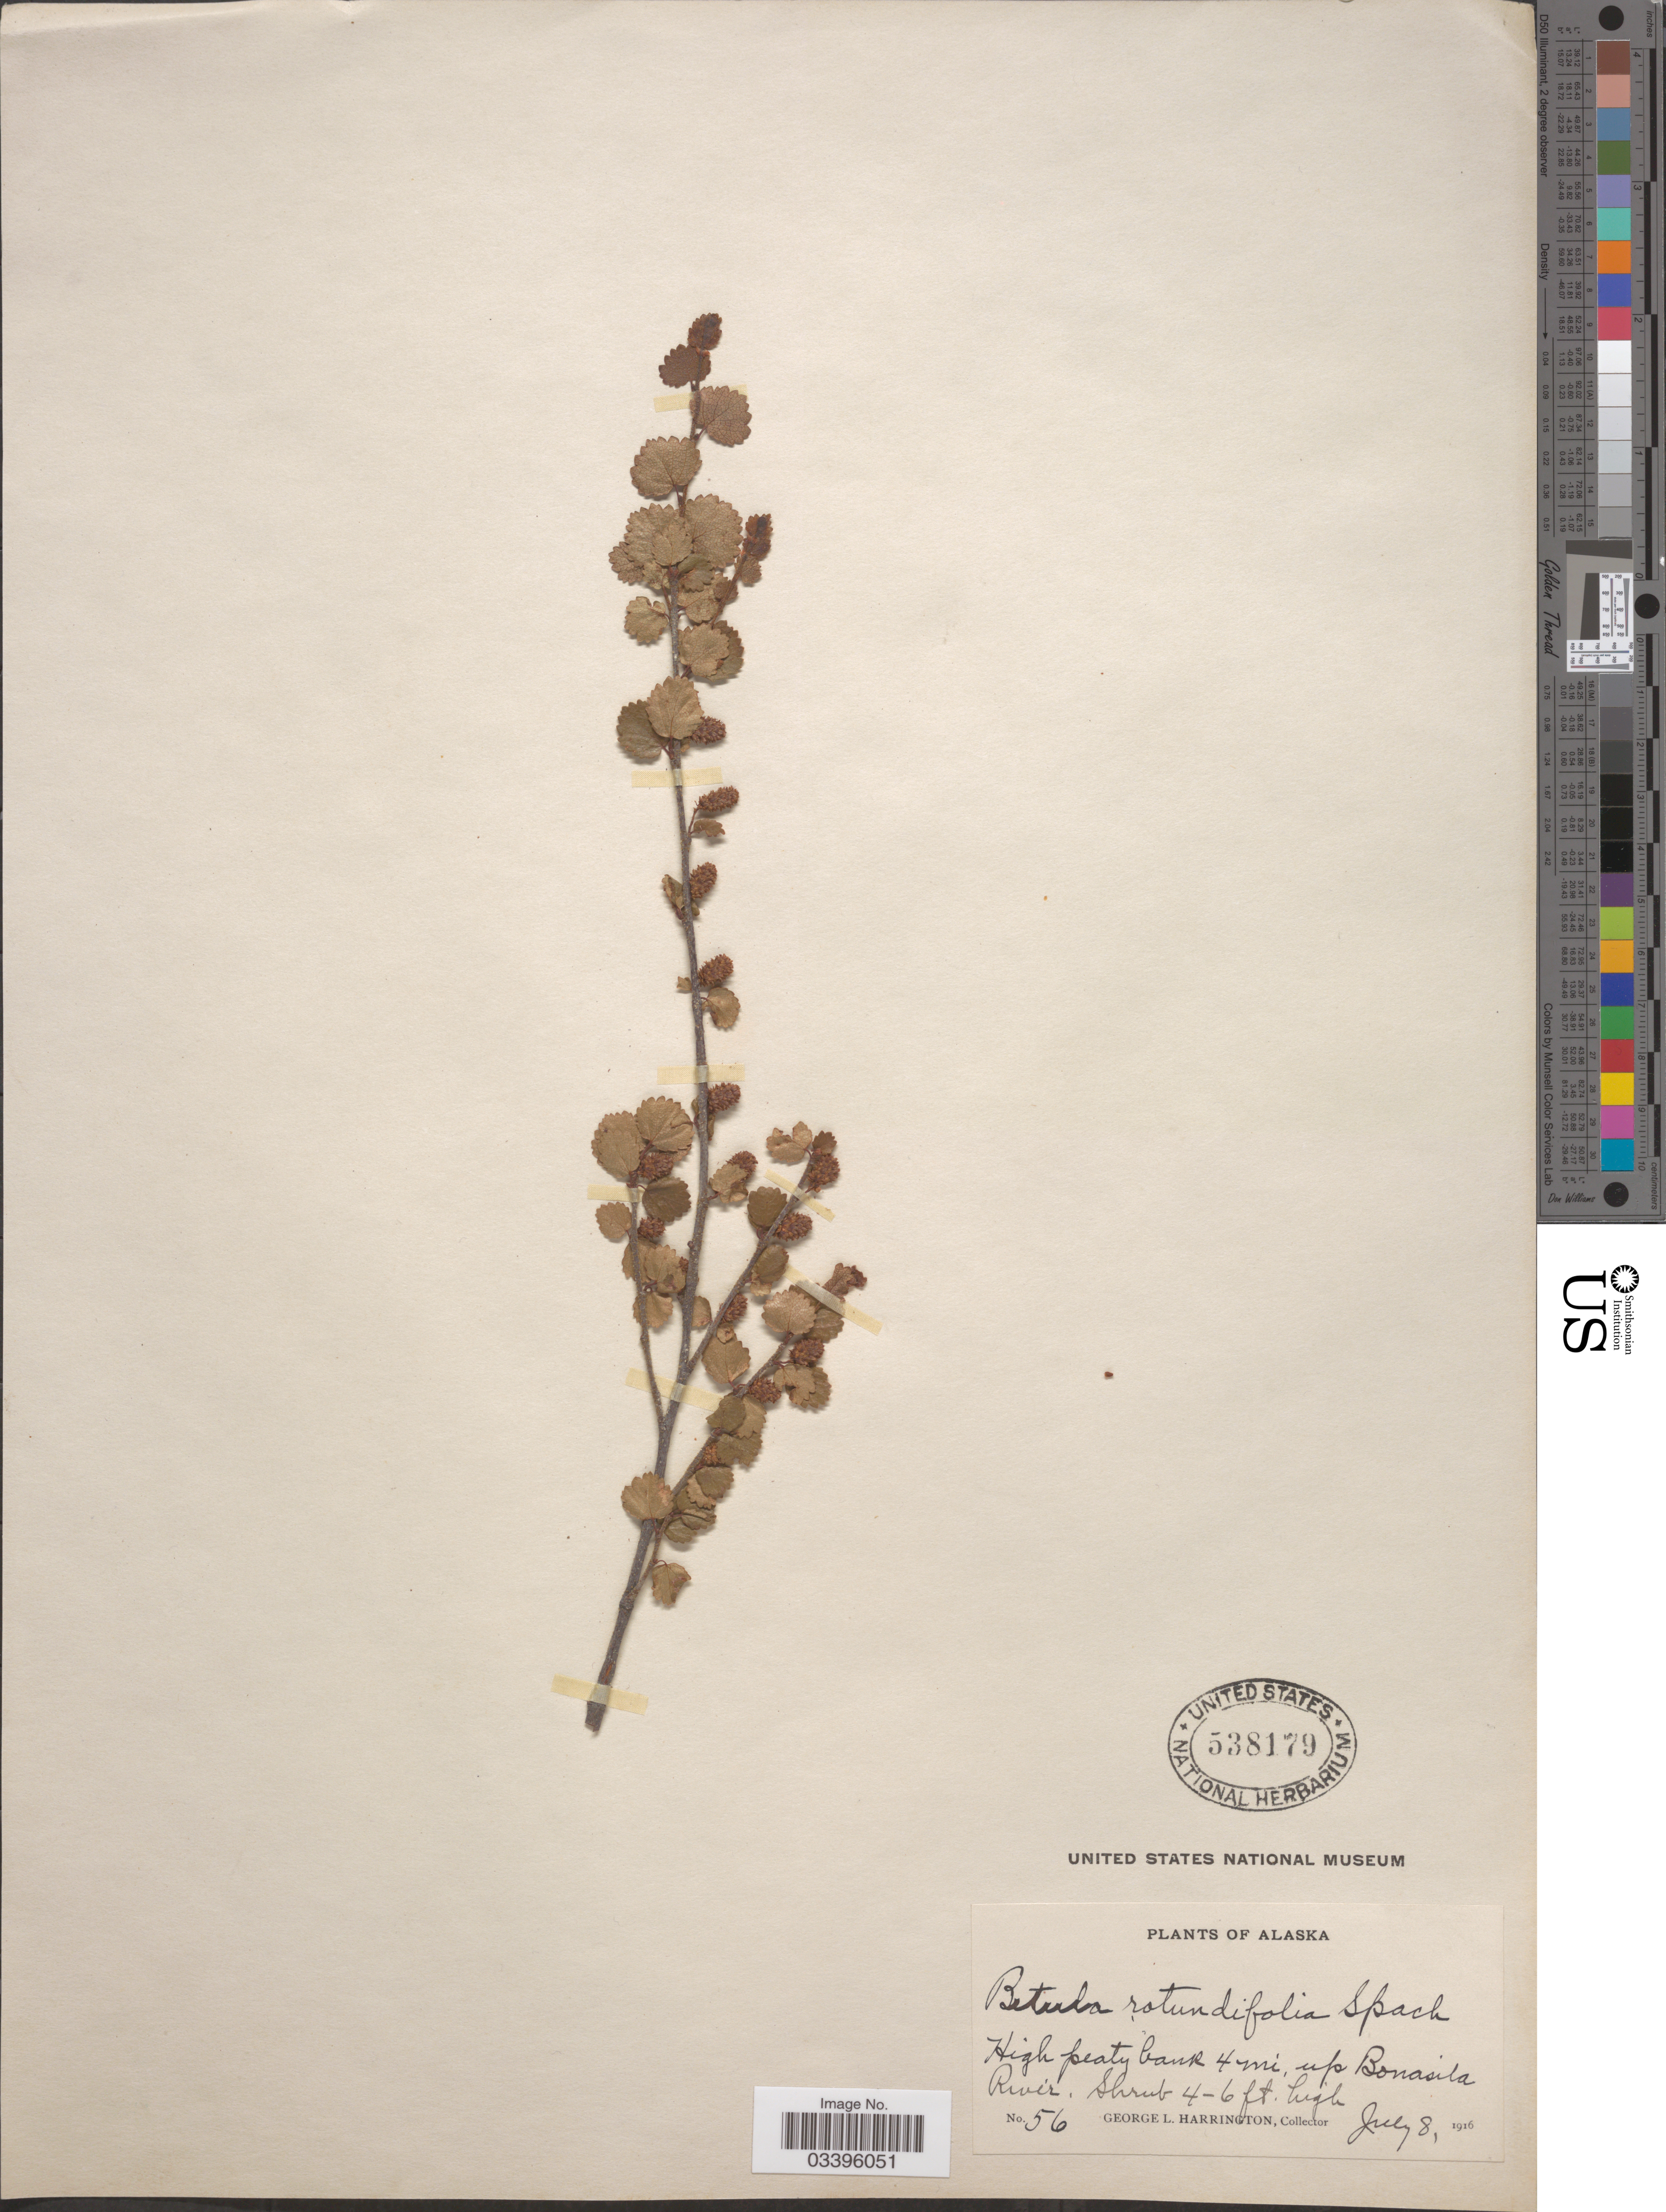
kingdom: Plantae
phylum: Tracheophyta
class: Magnoliopsida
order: Fagales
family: Betulaceae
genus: Betula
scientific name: Betula nana subsp. exilis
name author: L.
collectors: G. Harrington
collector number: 56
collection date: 1916-07-08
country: United States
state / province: Alaska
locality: High peaty bank 4 mi. up Bonasila River.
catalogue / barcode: US 538179